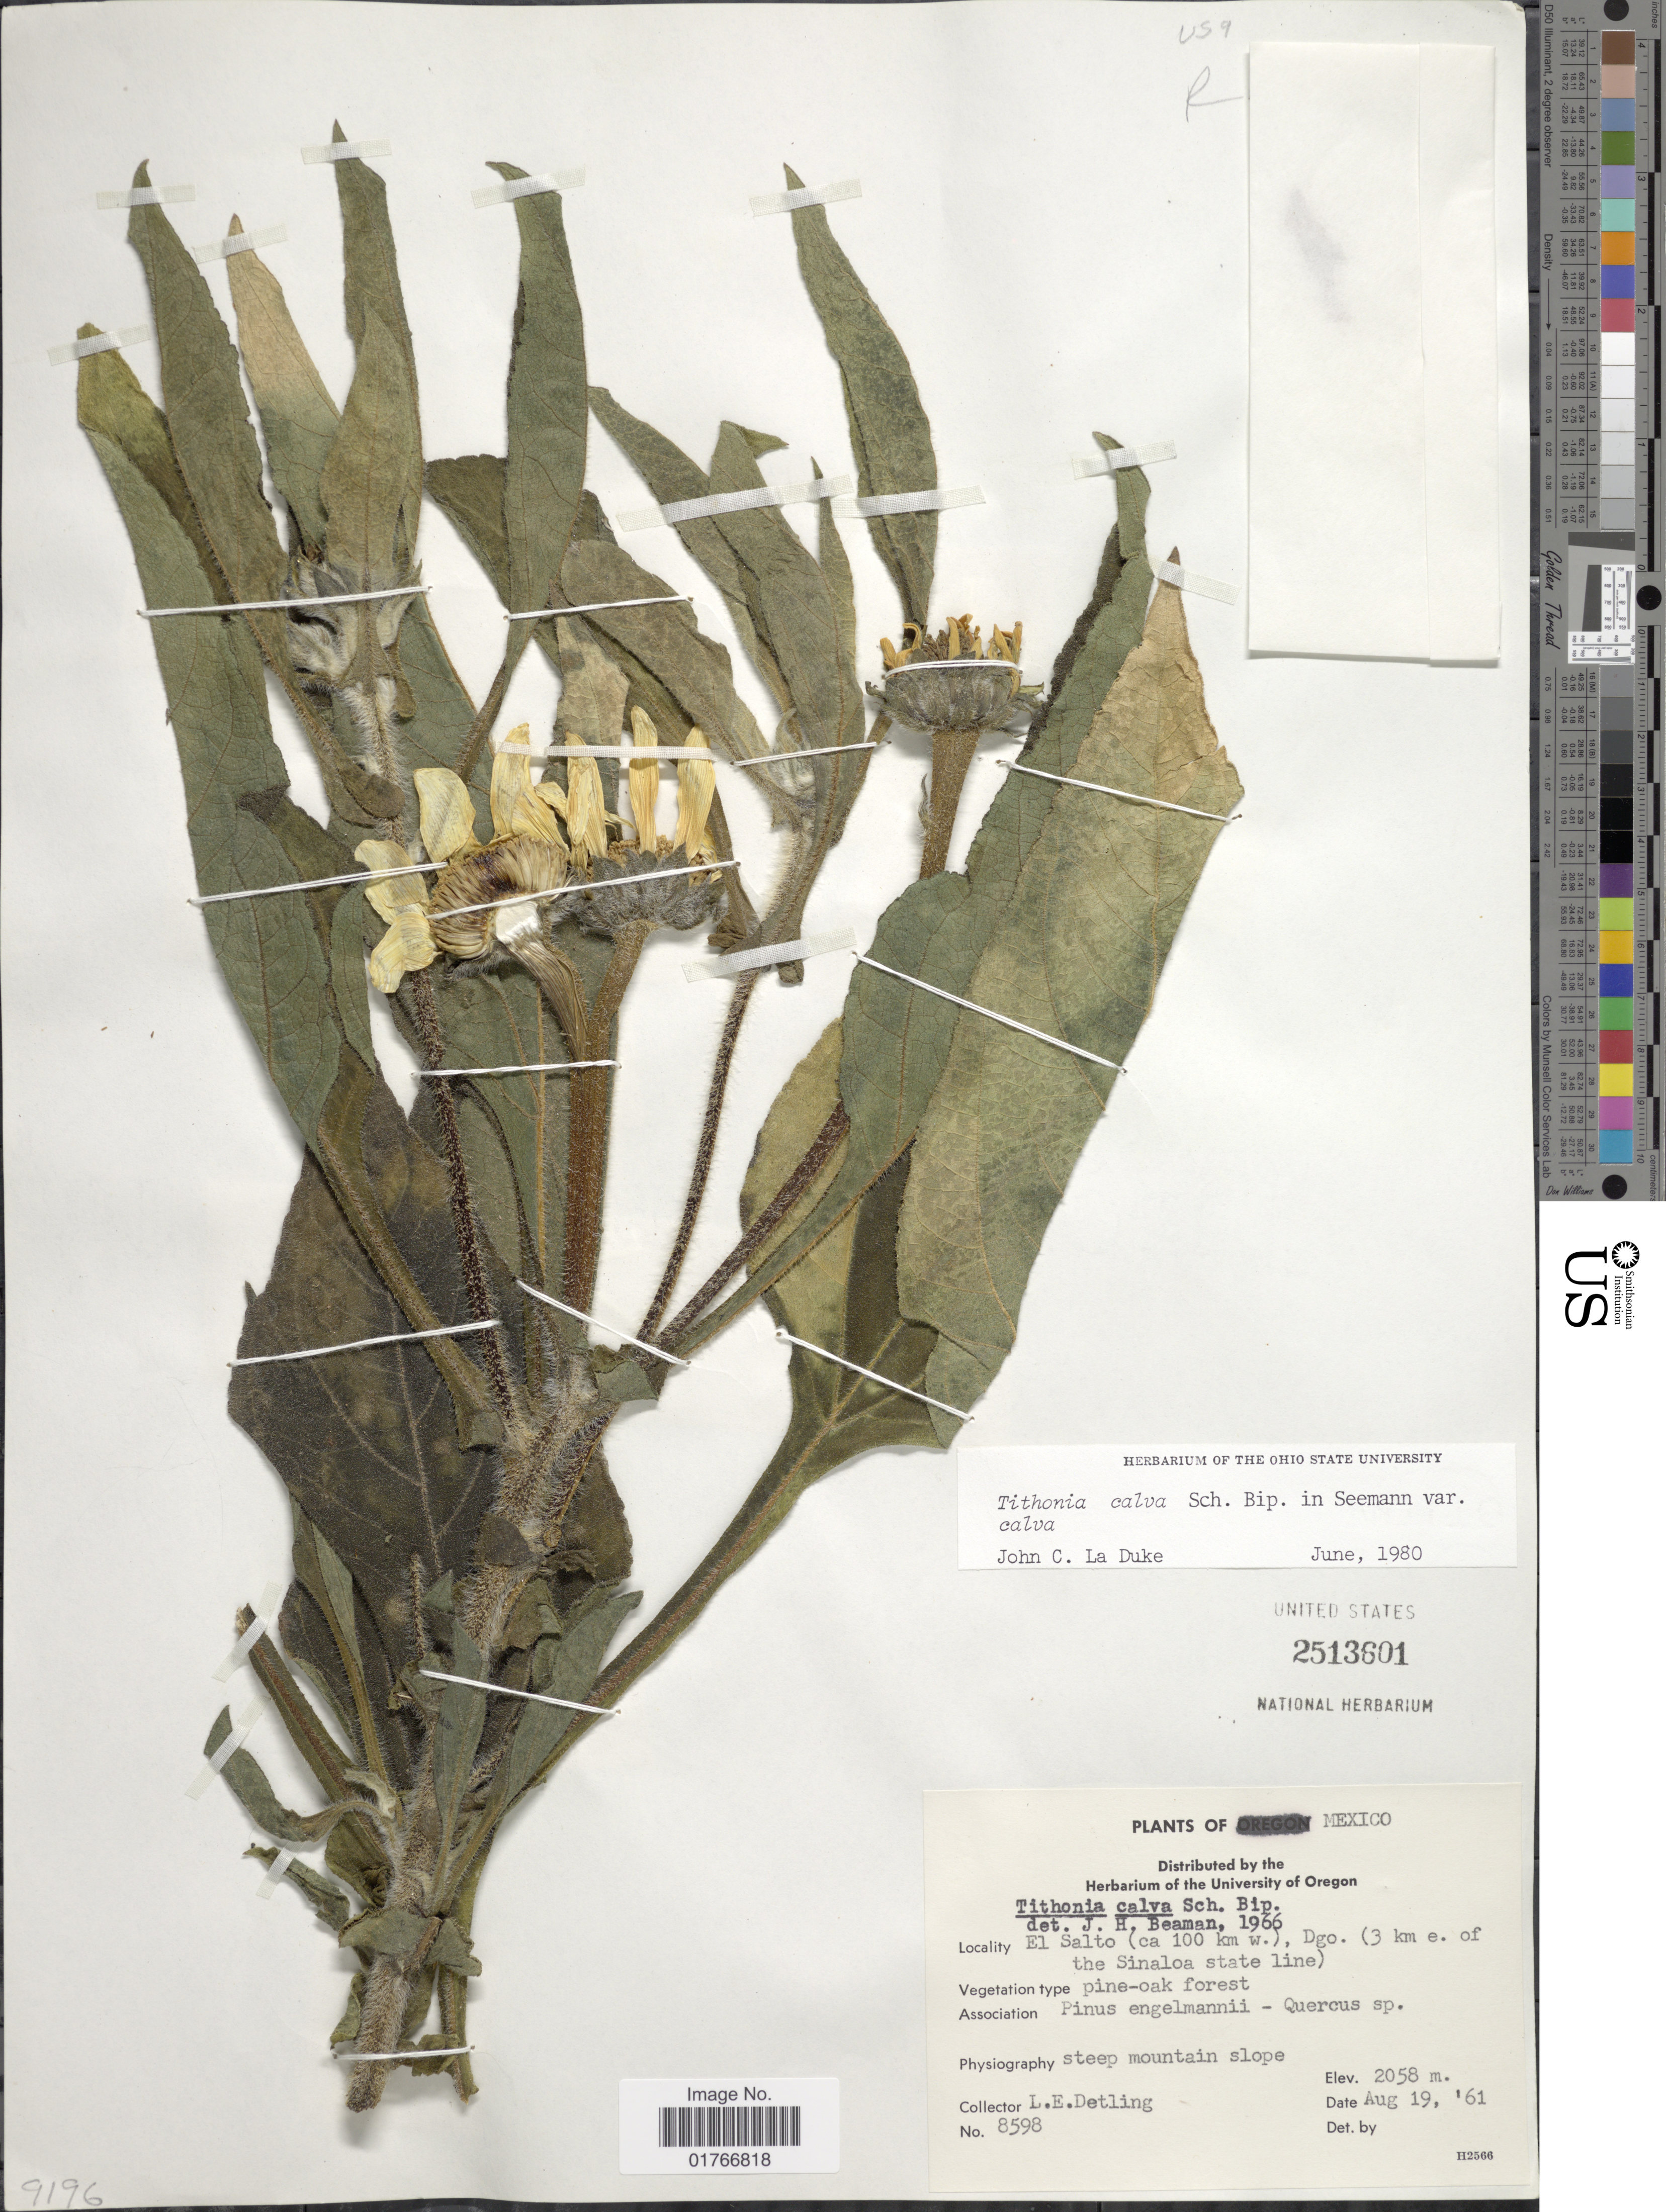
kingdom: Plantae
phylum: Tracheophyta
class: Magnoliopsida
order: Asterales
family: Asteraceae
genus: Tithonia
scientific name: Tithonia calva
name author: Sch. Bip.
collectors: L. E. Detling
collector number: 8598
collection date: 1961-08-19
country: Mexico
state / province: Durango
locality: El Salto (ca 100 km w.), Dgo. (3 km e. of the Sinaloa state line)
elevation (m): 2058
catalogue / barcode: US 2513601